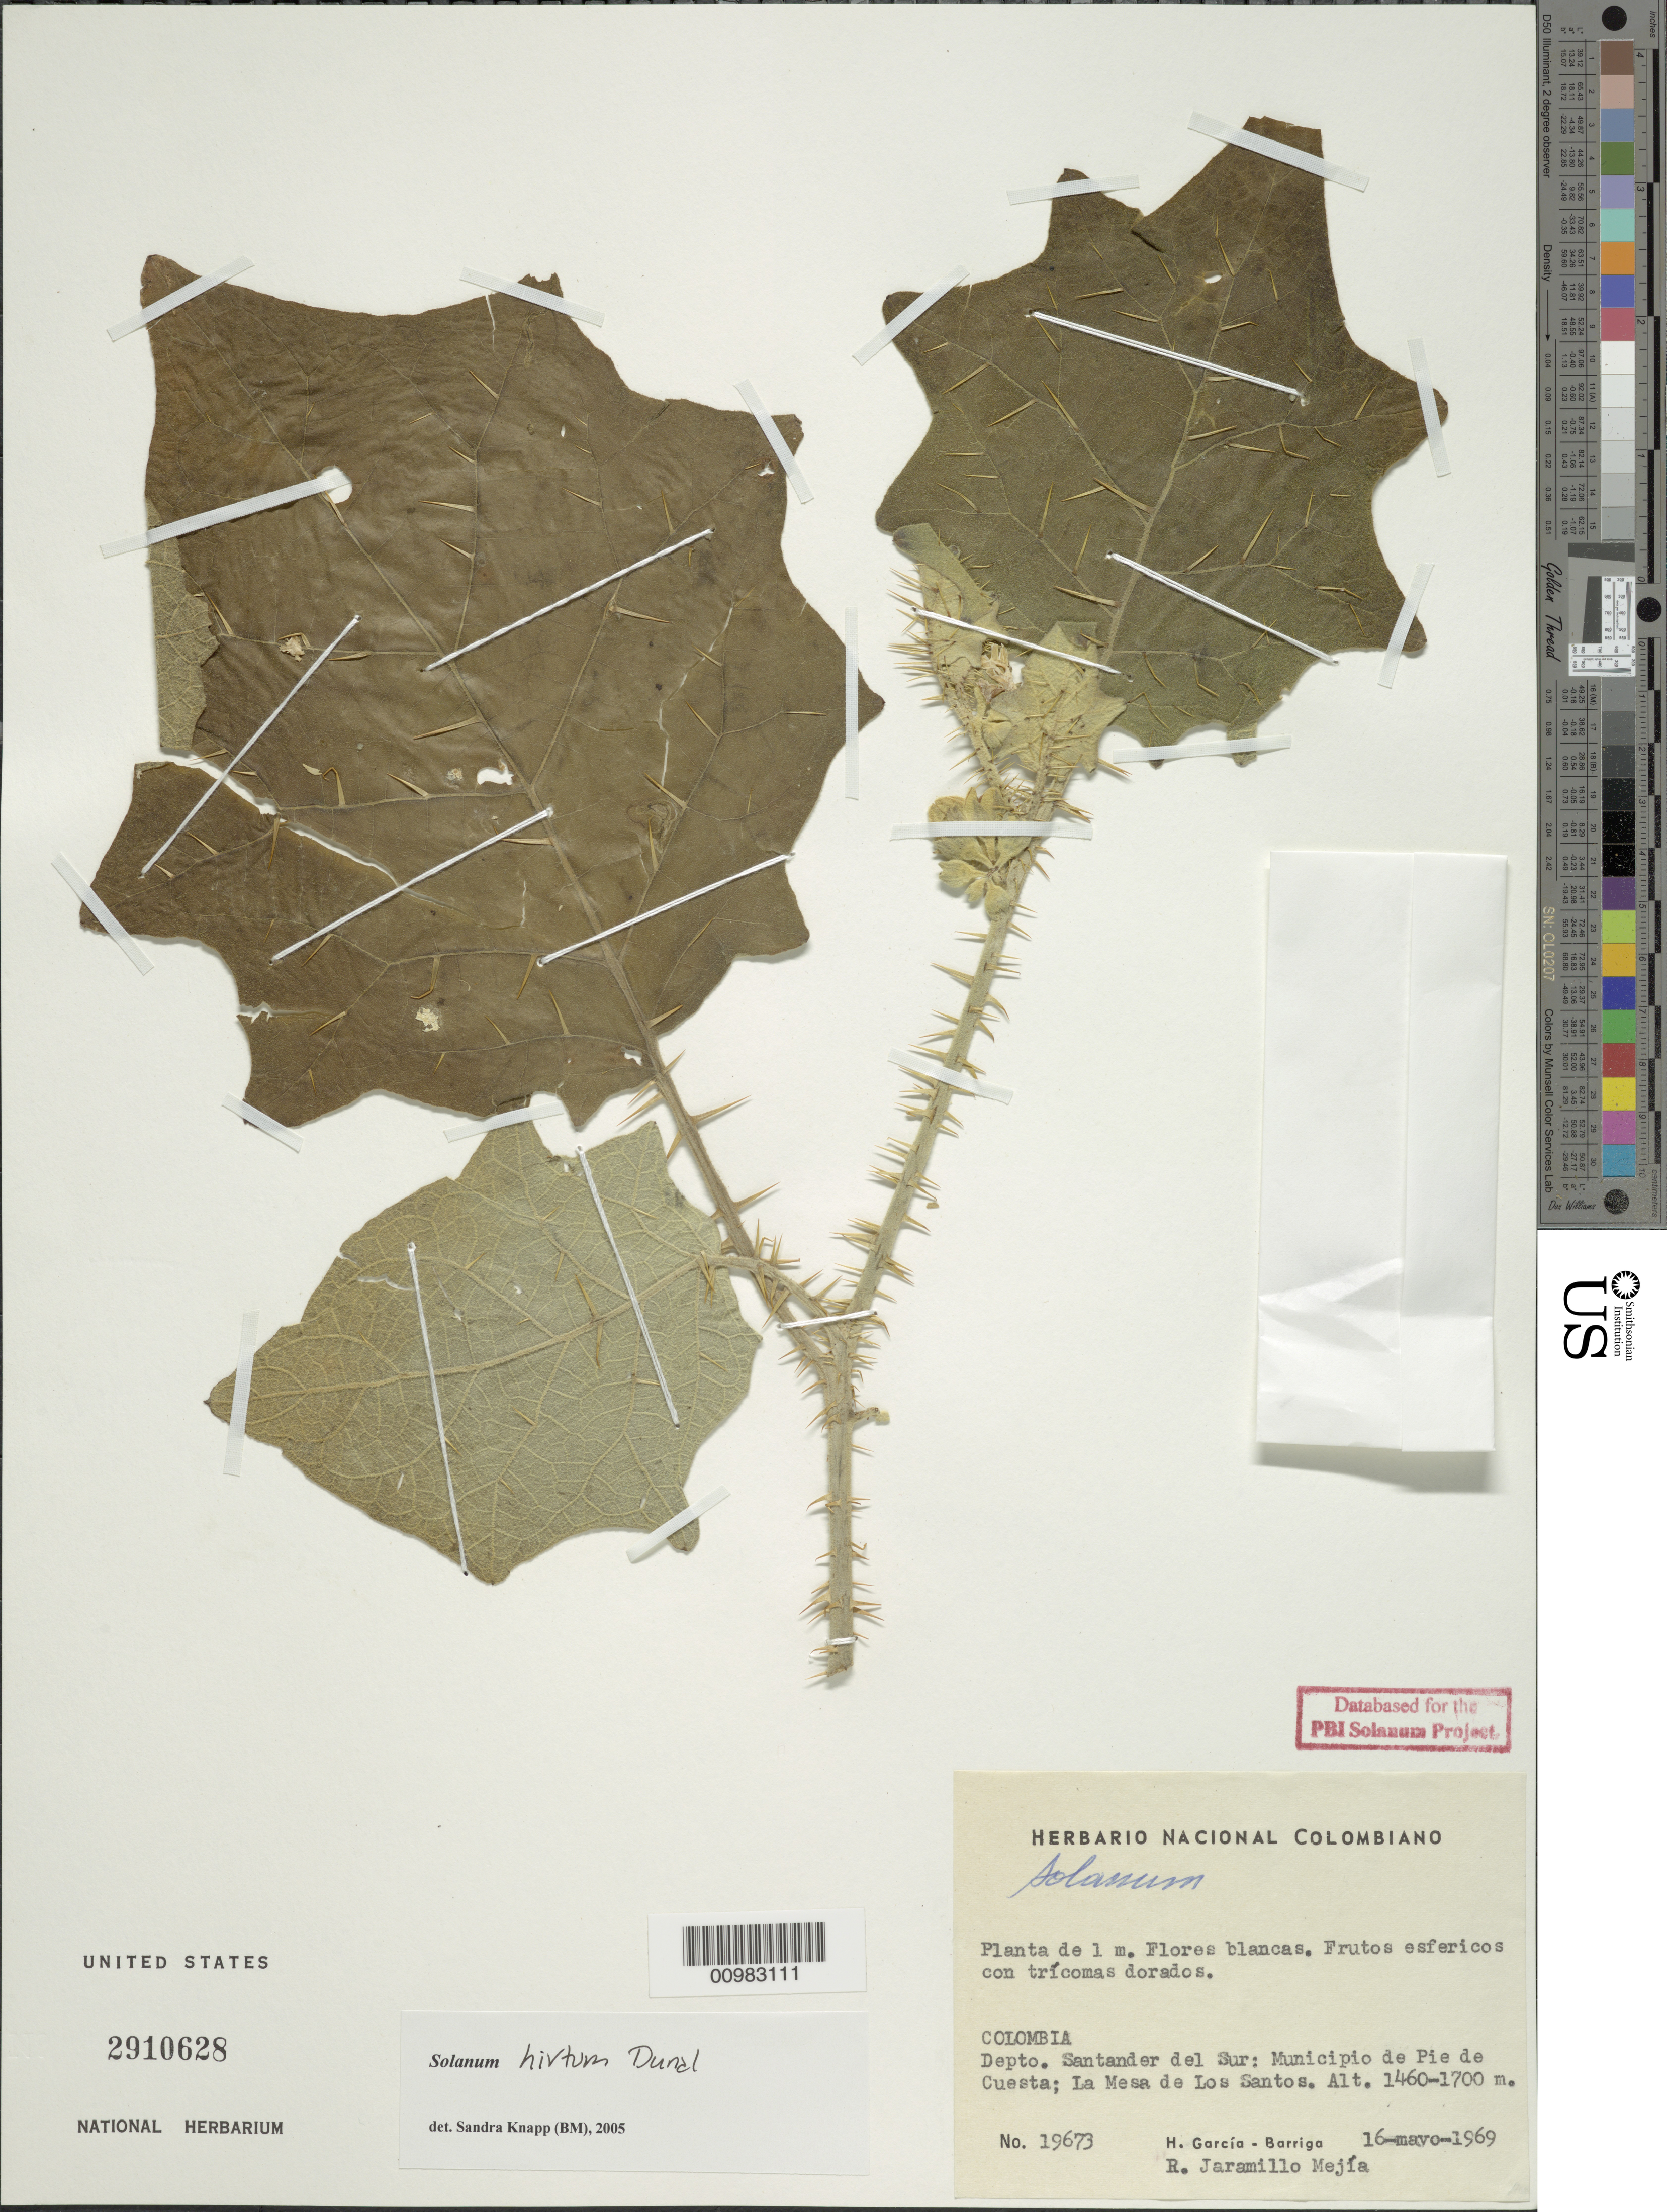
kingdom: Plantae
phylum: Tracheophyta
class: Magnoliopsida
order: Solanales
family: Solanaceae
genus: Solanum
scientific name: Solanum hirtum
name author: Vahl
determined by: Knapp, S. D.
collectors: H. García Barriga & R. Jaramillo M.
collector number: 19673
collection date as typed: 16 May 1969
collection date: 1969-05-16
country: Colombia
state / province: Santander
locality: Municipio de Pie de Cuesta, La Mesa de los Santos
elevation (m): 1460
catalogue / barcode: US 2910628